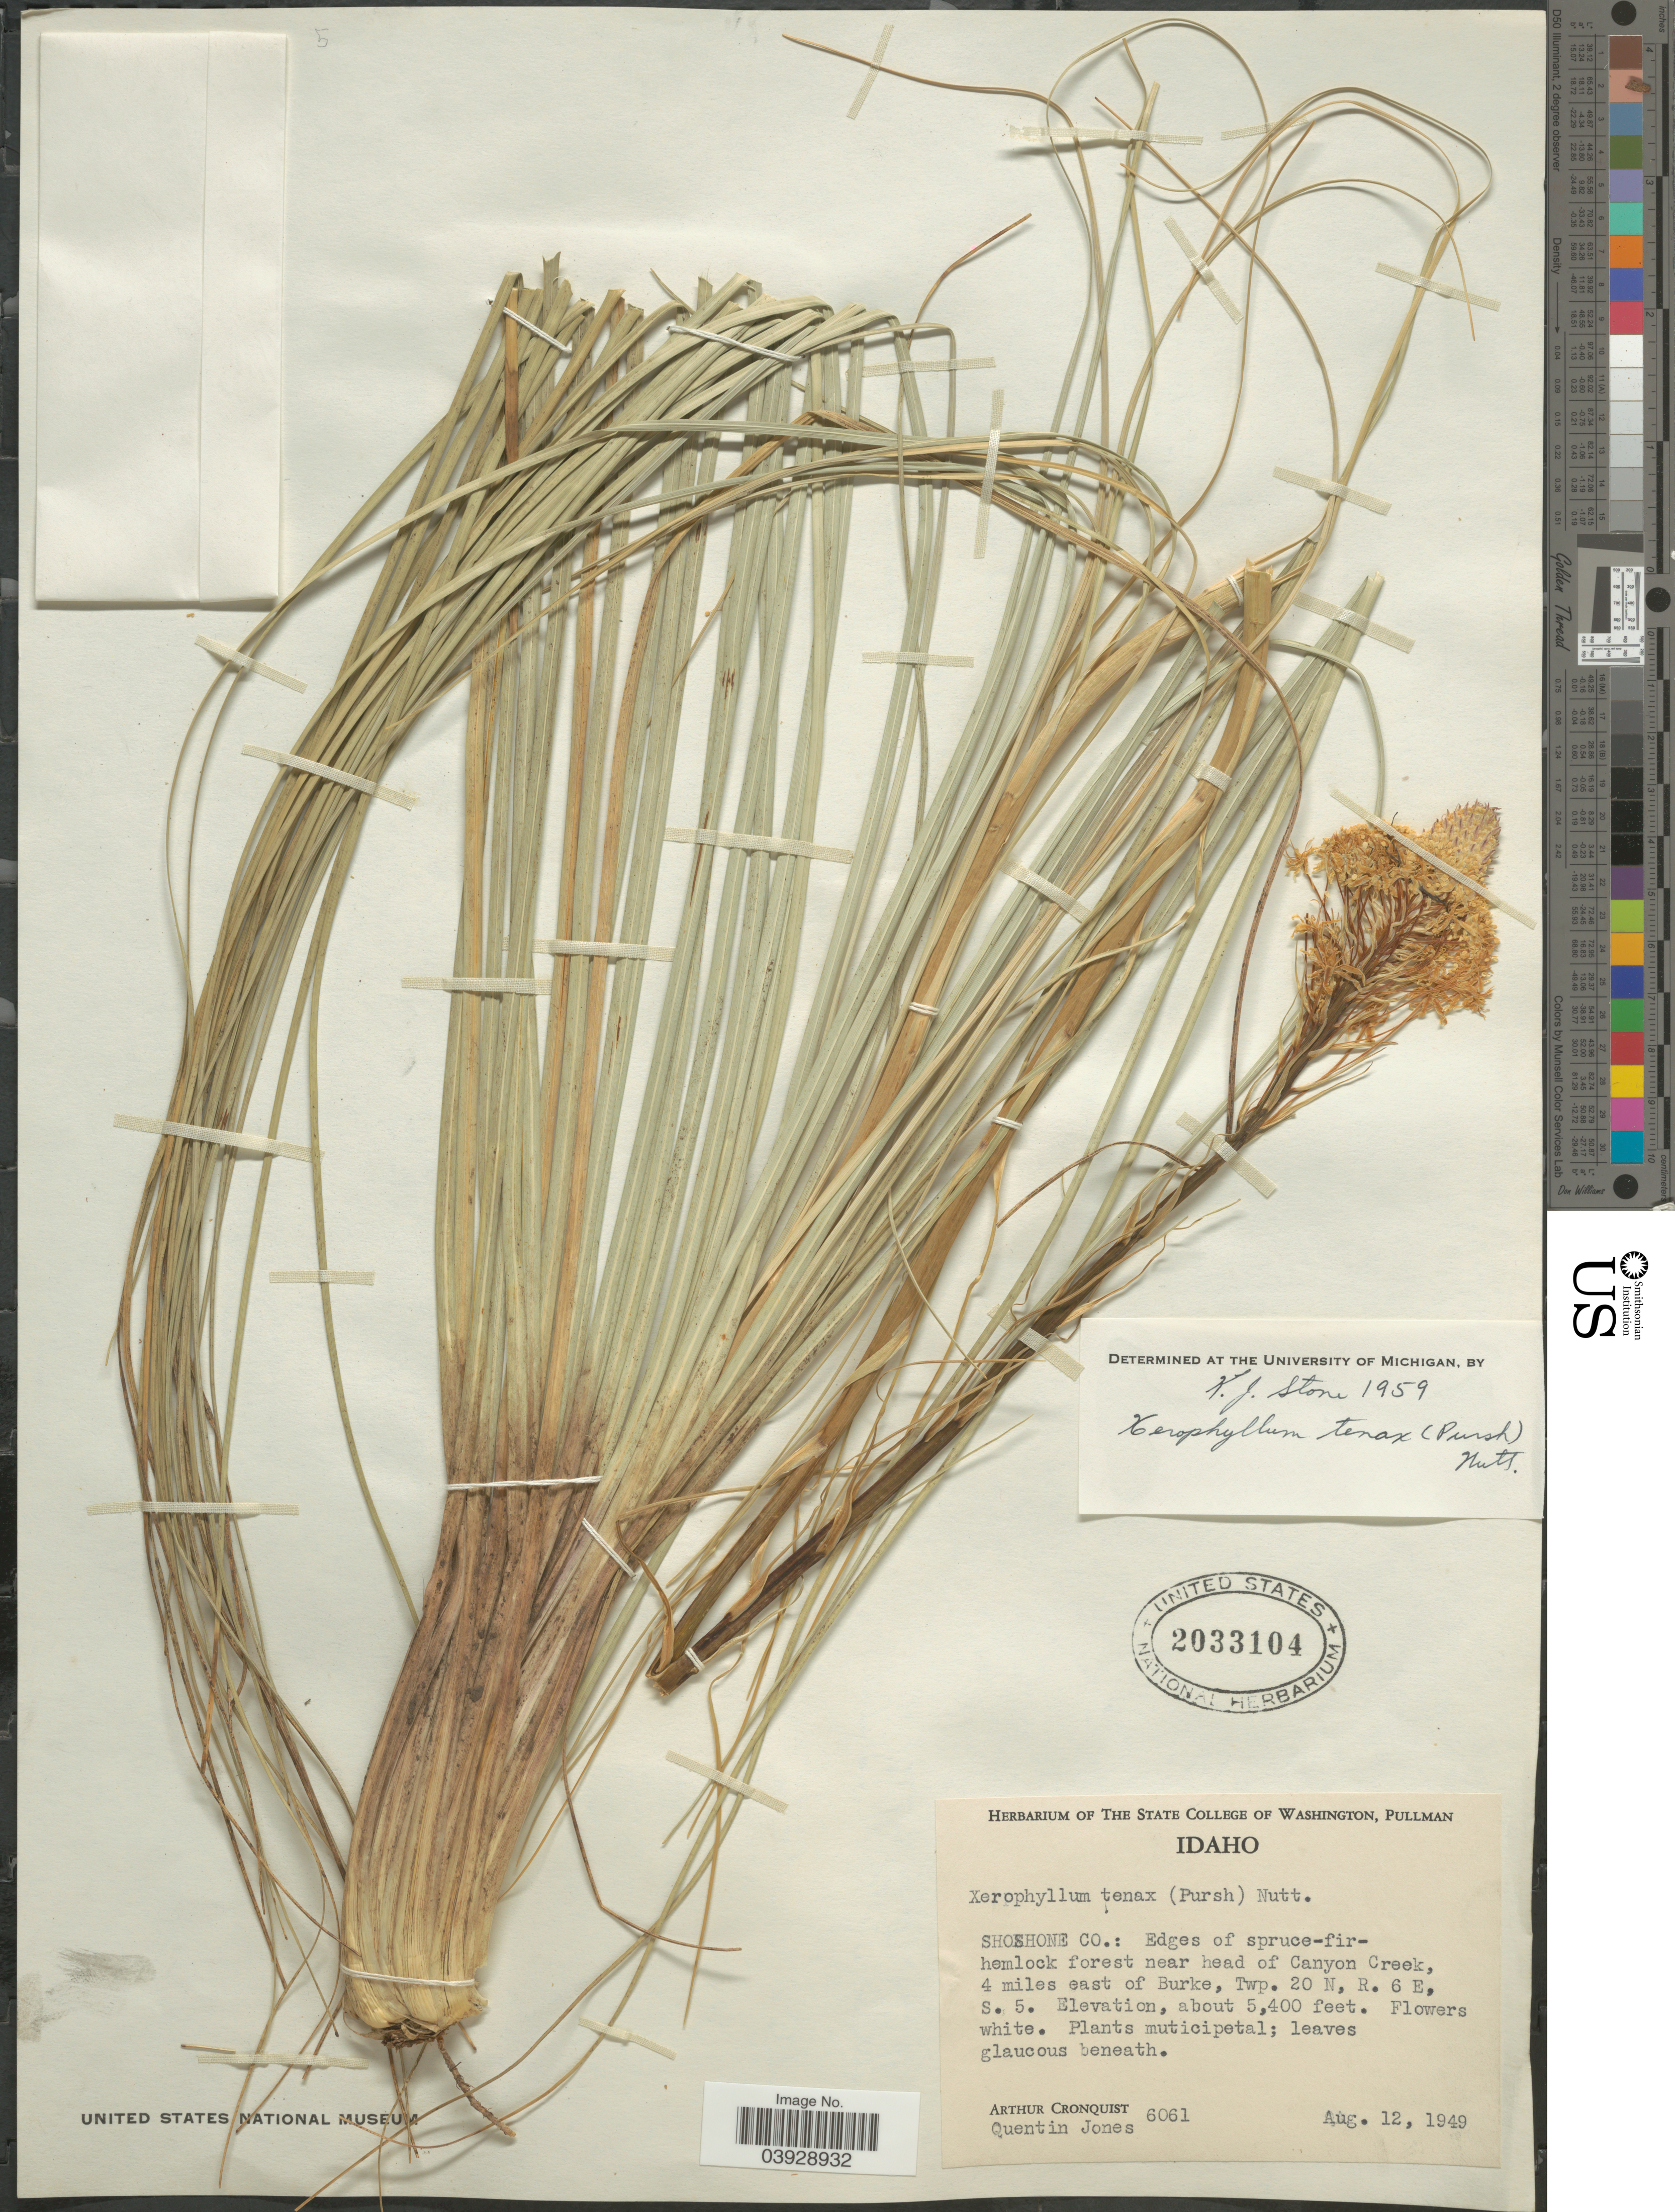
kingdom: Plantae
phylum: Tracheophyta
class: Liliopsida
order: Liliales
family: Melanthiaceae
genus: Xerophyllum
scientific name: Xerophyllum tenax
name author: (Pursh) Nutt.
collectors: A. J. Cronquist & Q. Jones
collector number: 6061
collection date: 1949-08-12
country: United States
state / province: Idaho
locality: Shoshone Co.: forest near head of Canyon Creek, 4 miles east of Burke, Twp. 20 N, R. 6 E, S. 5.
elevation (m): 1646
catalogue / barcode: US 2033104